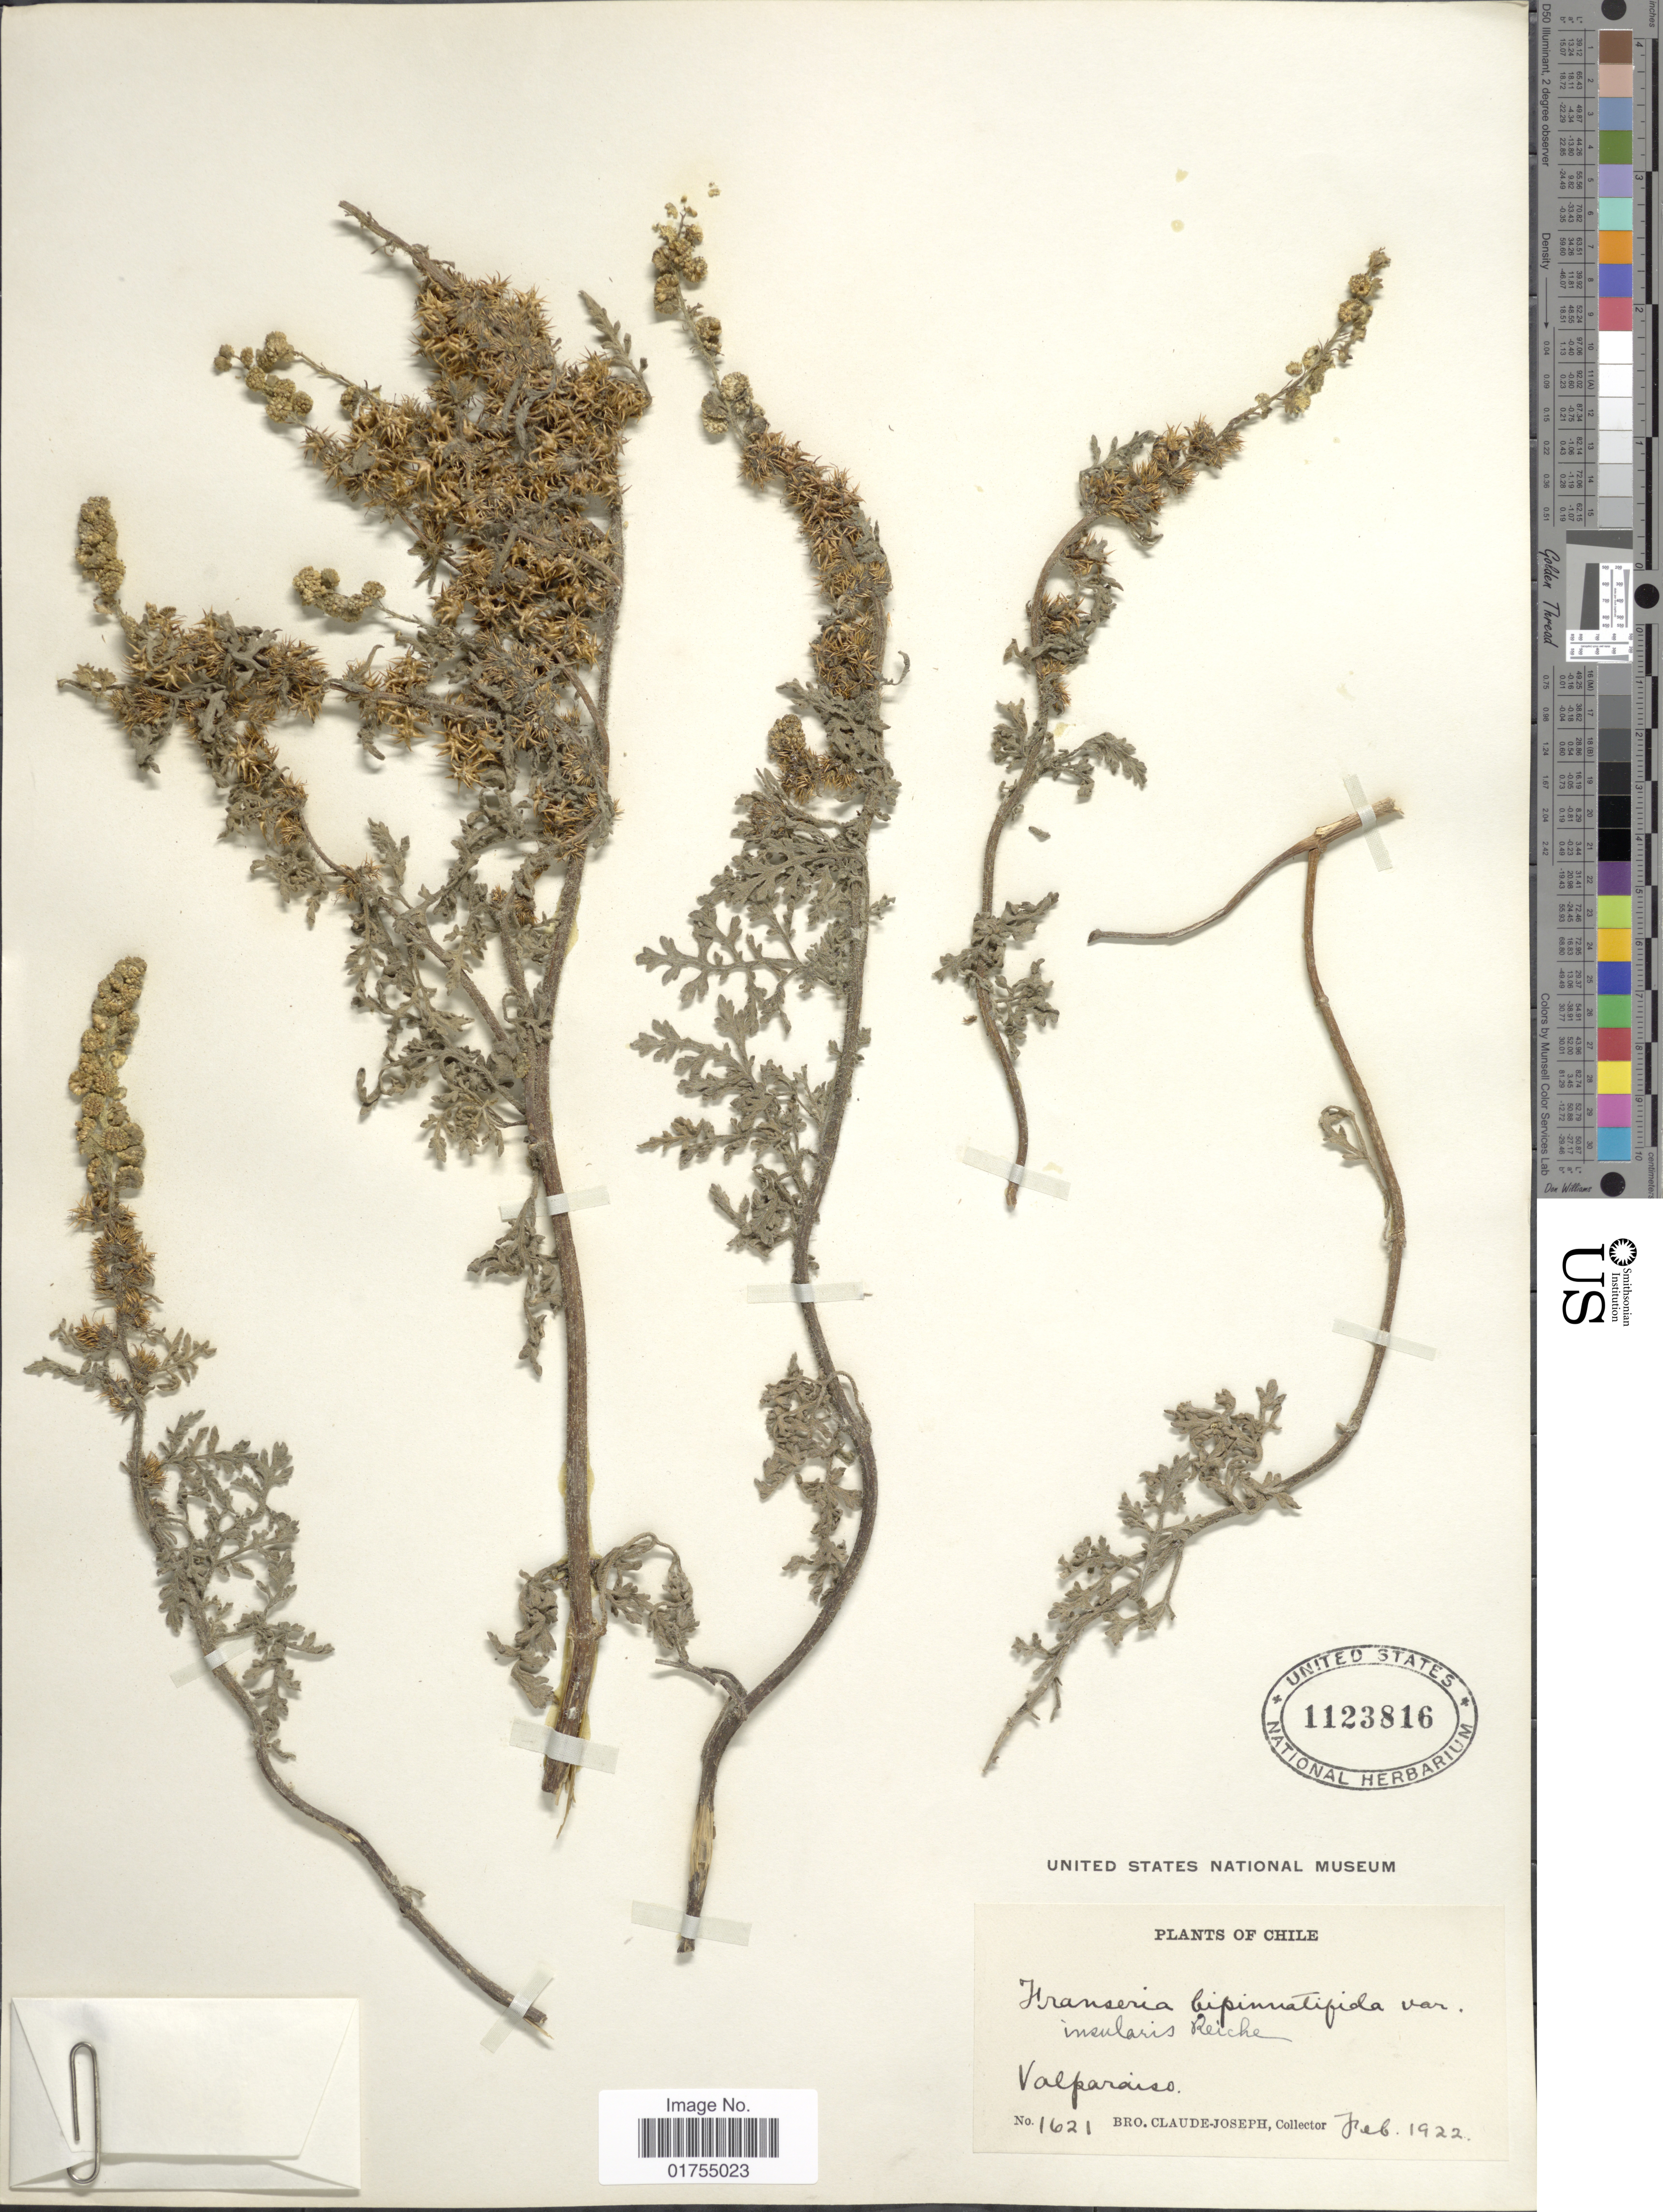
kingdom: Plantae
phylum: Tracheophyta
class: Magnoliopsida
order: Asterales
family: Asteraceae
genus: Franseria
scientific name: Franseria bipinnatifida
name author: (A. Gray) A. Gray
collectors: Bro. Claude-Joseph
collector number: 1621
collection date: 1922-02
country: Chile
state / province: Valparaíso (V)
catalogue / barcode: US 1123816